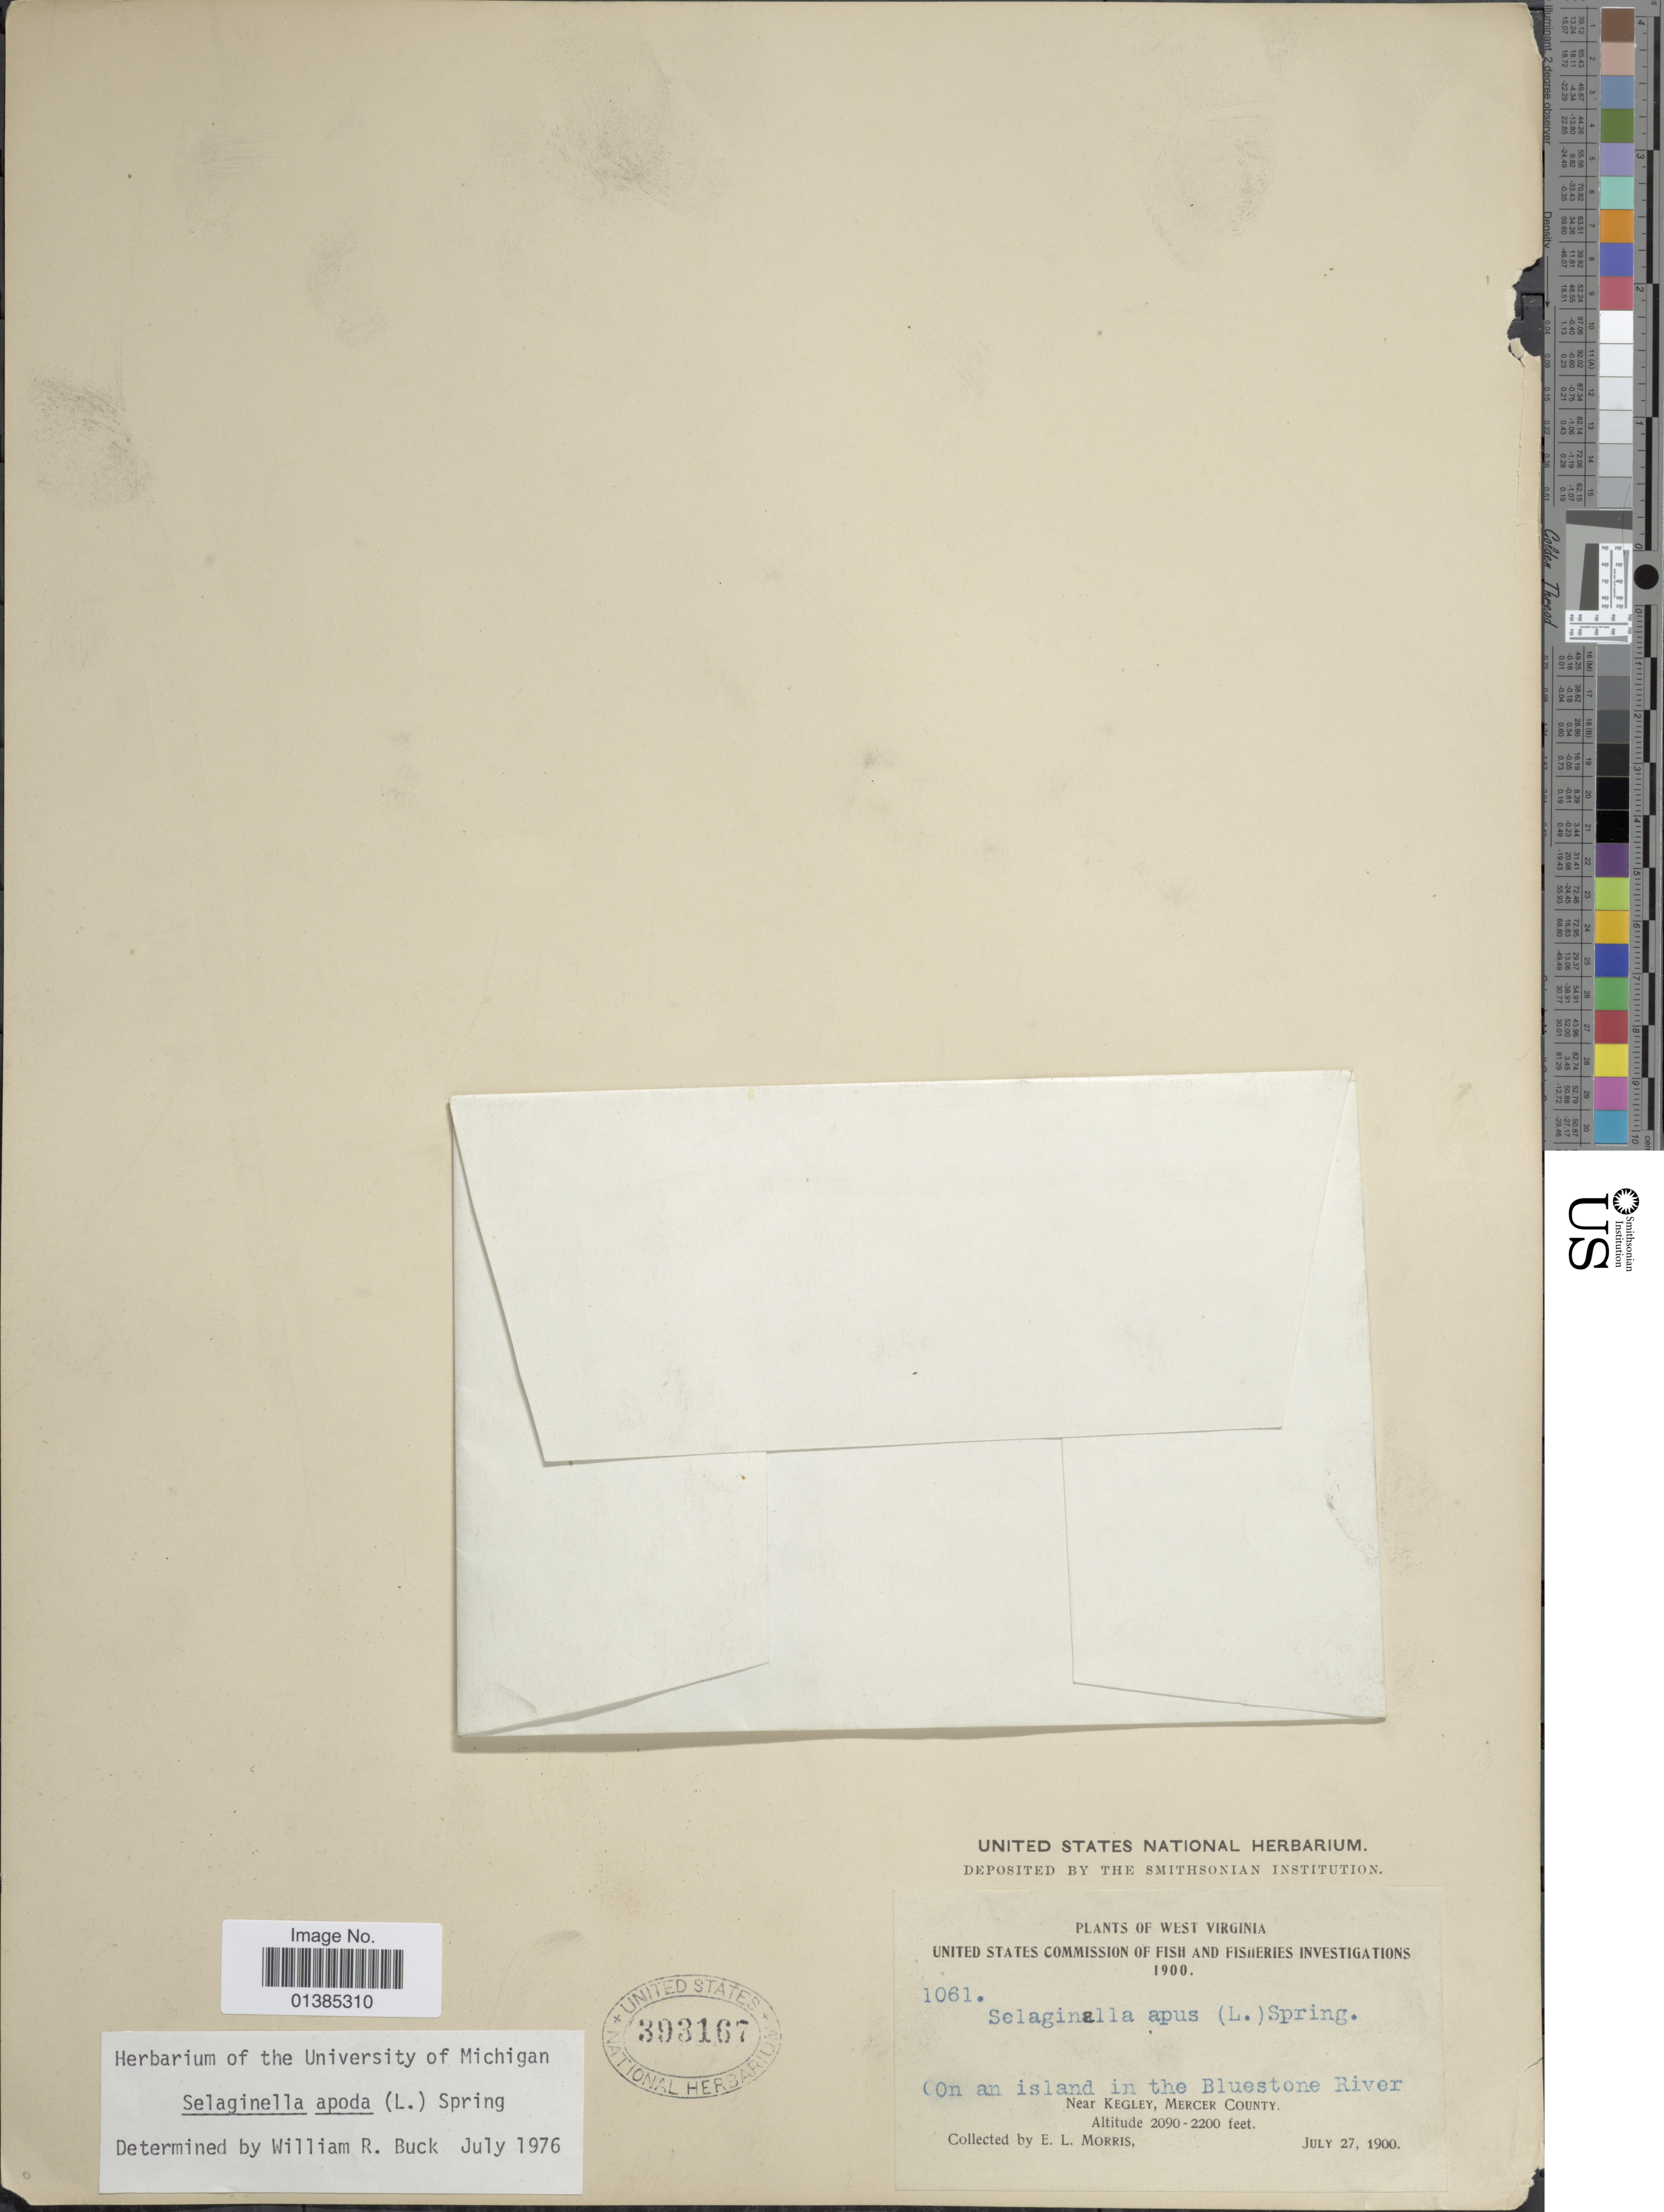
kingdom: Plantae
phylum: Tracheophyta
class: Lycopodiopsida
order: Selaginellales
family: Selaginellaceae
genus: Selaginella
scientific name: Selaginella apus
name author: Spring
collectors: E. Morris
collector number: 1061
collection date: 1900-07-27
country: United States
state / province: West Virginia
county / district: Mercer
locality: Onan island in the Bluestone River. Near Kegley, Mercer County.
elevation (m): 637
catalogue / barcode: US 393167